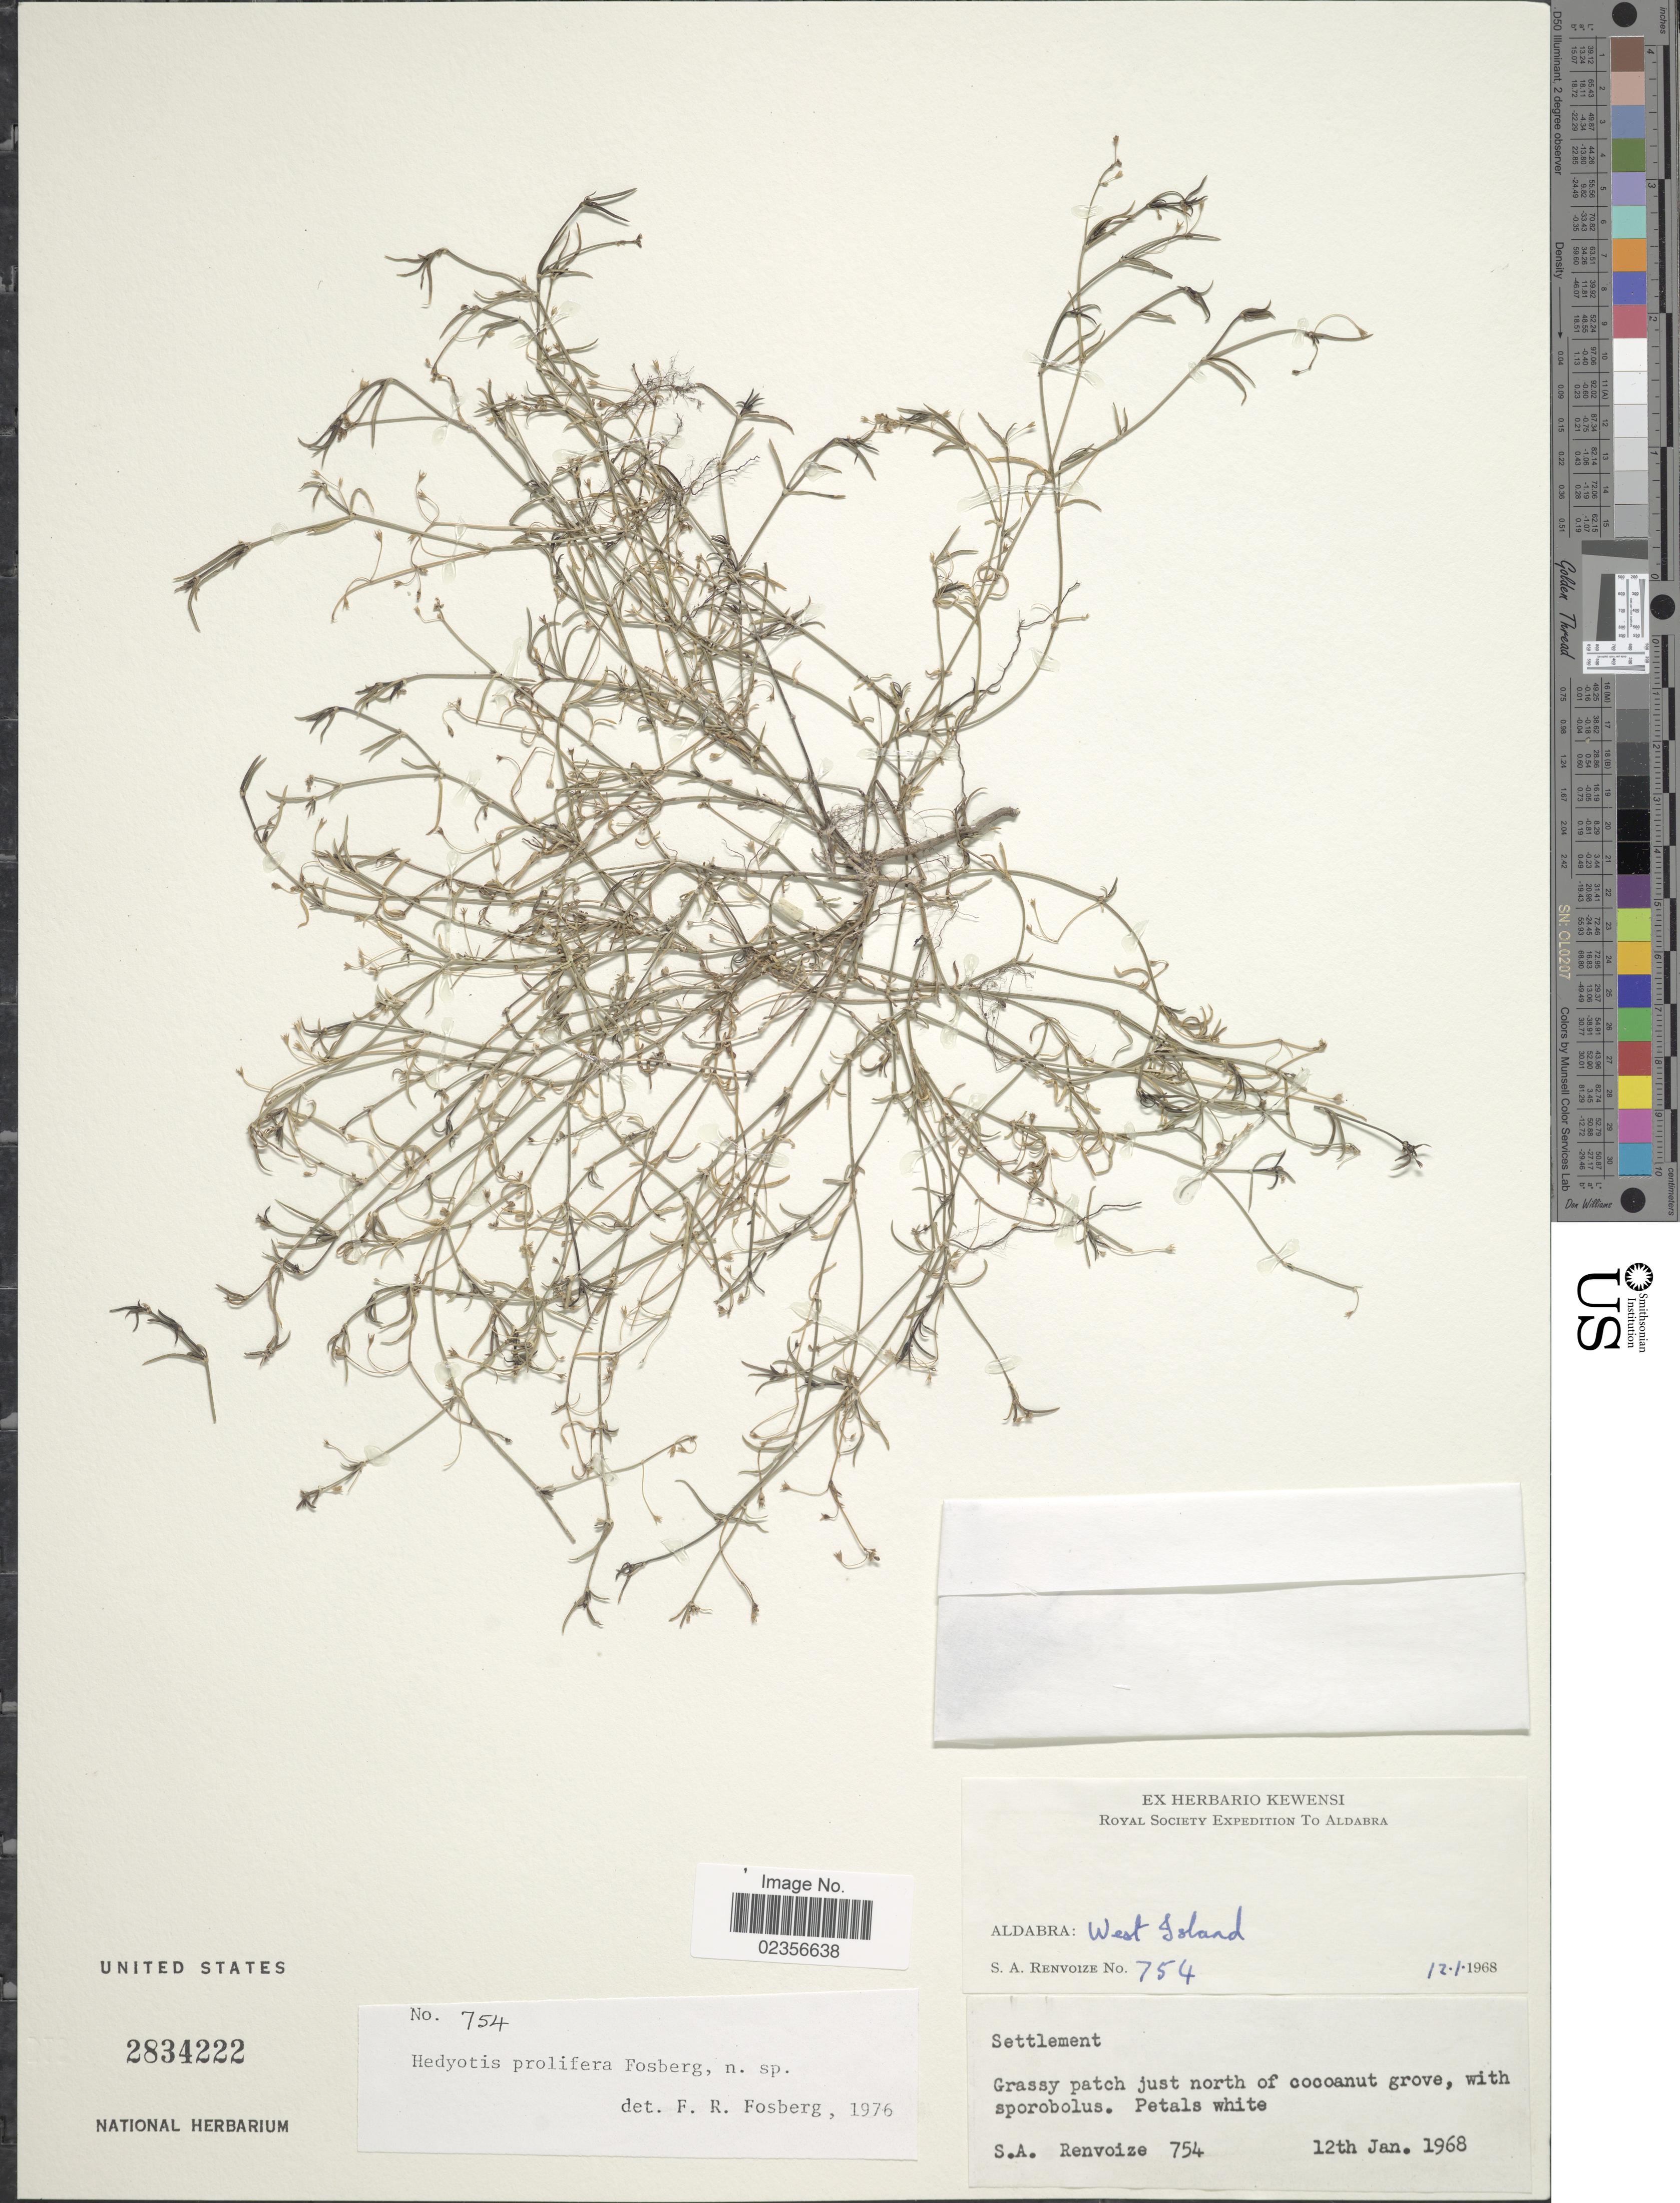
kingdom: Plantae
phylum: Tracheophyta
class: Magnoliopsida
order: Gentianales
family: Rubiaceae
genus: Hedyotis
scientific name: Hedyotis prolifera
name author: Fosberg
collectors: S. A. Renvoize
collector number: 754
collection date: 1968-01-12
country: Seychelles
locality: Aldabra: West Island: Settlement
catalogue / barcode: US 2834222